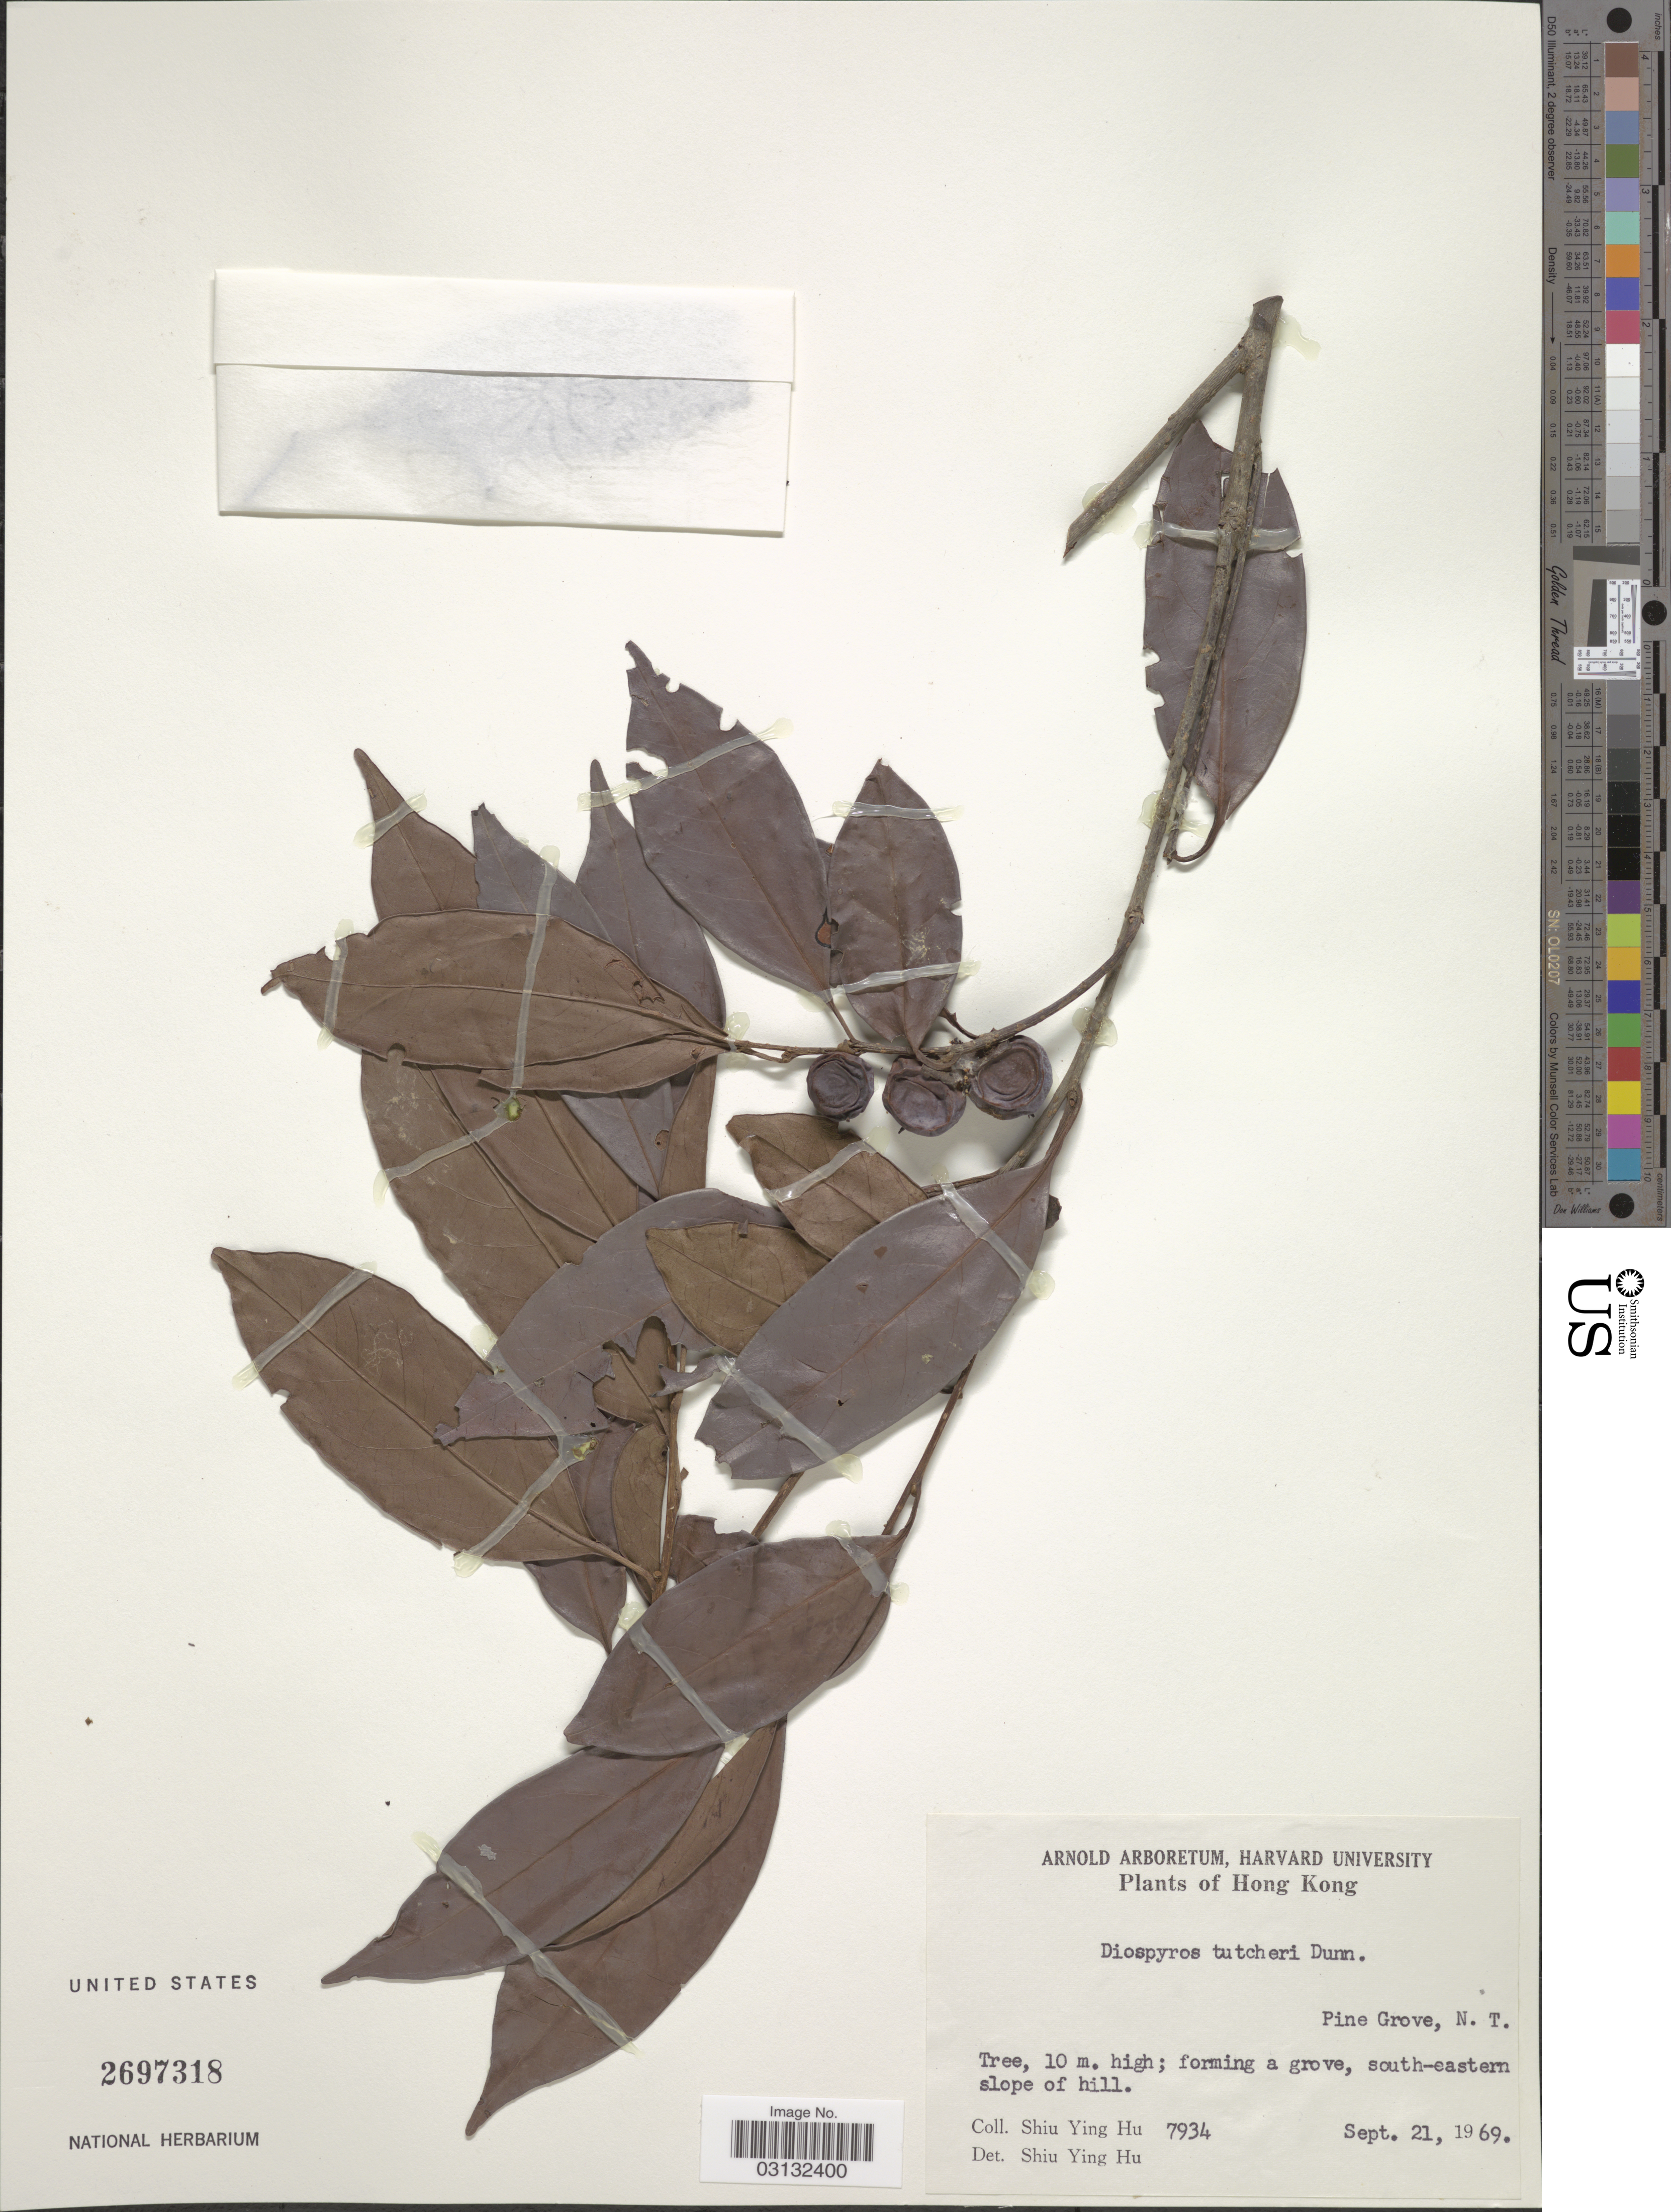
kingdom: Plantae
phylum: Tracheophyta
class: Magnoliopsida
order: Ericales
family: Ebenaceae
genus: Diospyros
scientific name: Diospyros tutcheri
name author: Dunn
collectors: S. Y. Hu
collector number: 7934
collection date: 1969-09-21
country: China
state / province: Hong Kong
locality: Pine, Grove, N. T.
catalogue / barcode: US 2697318